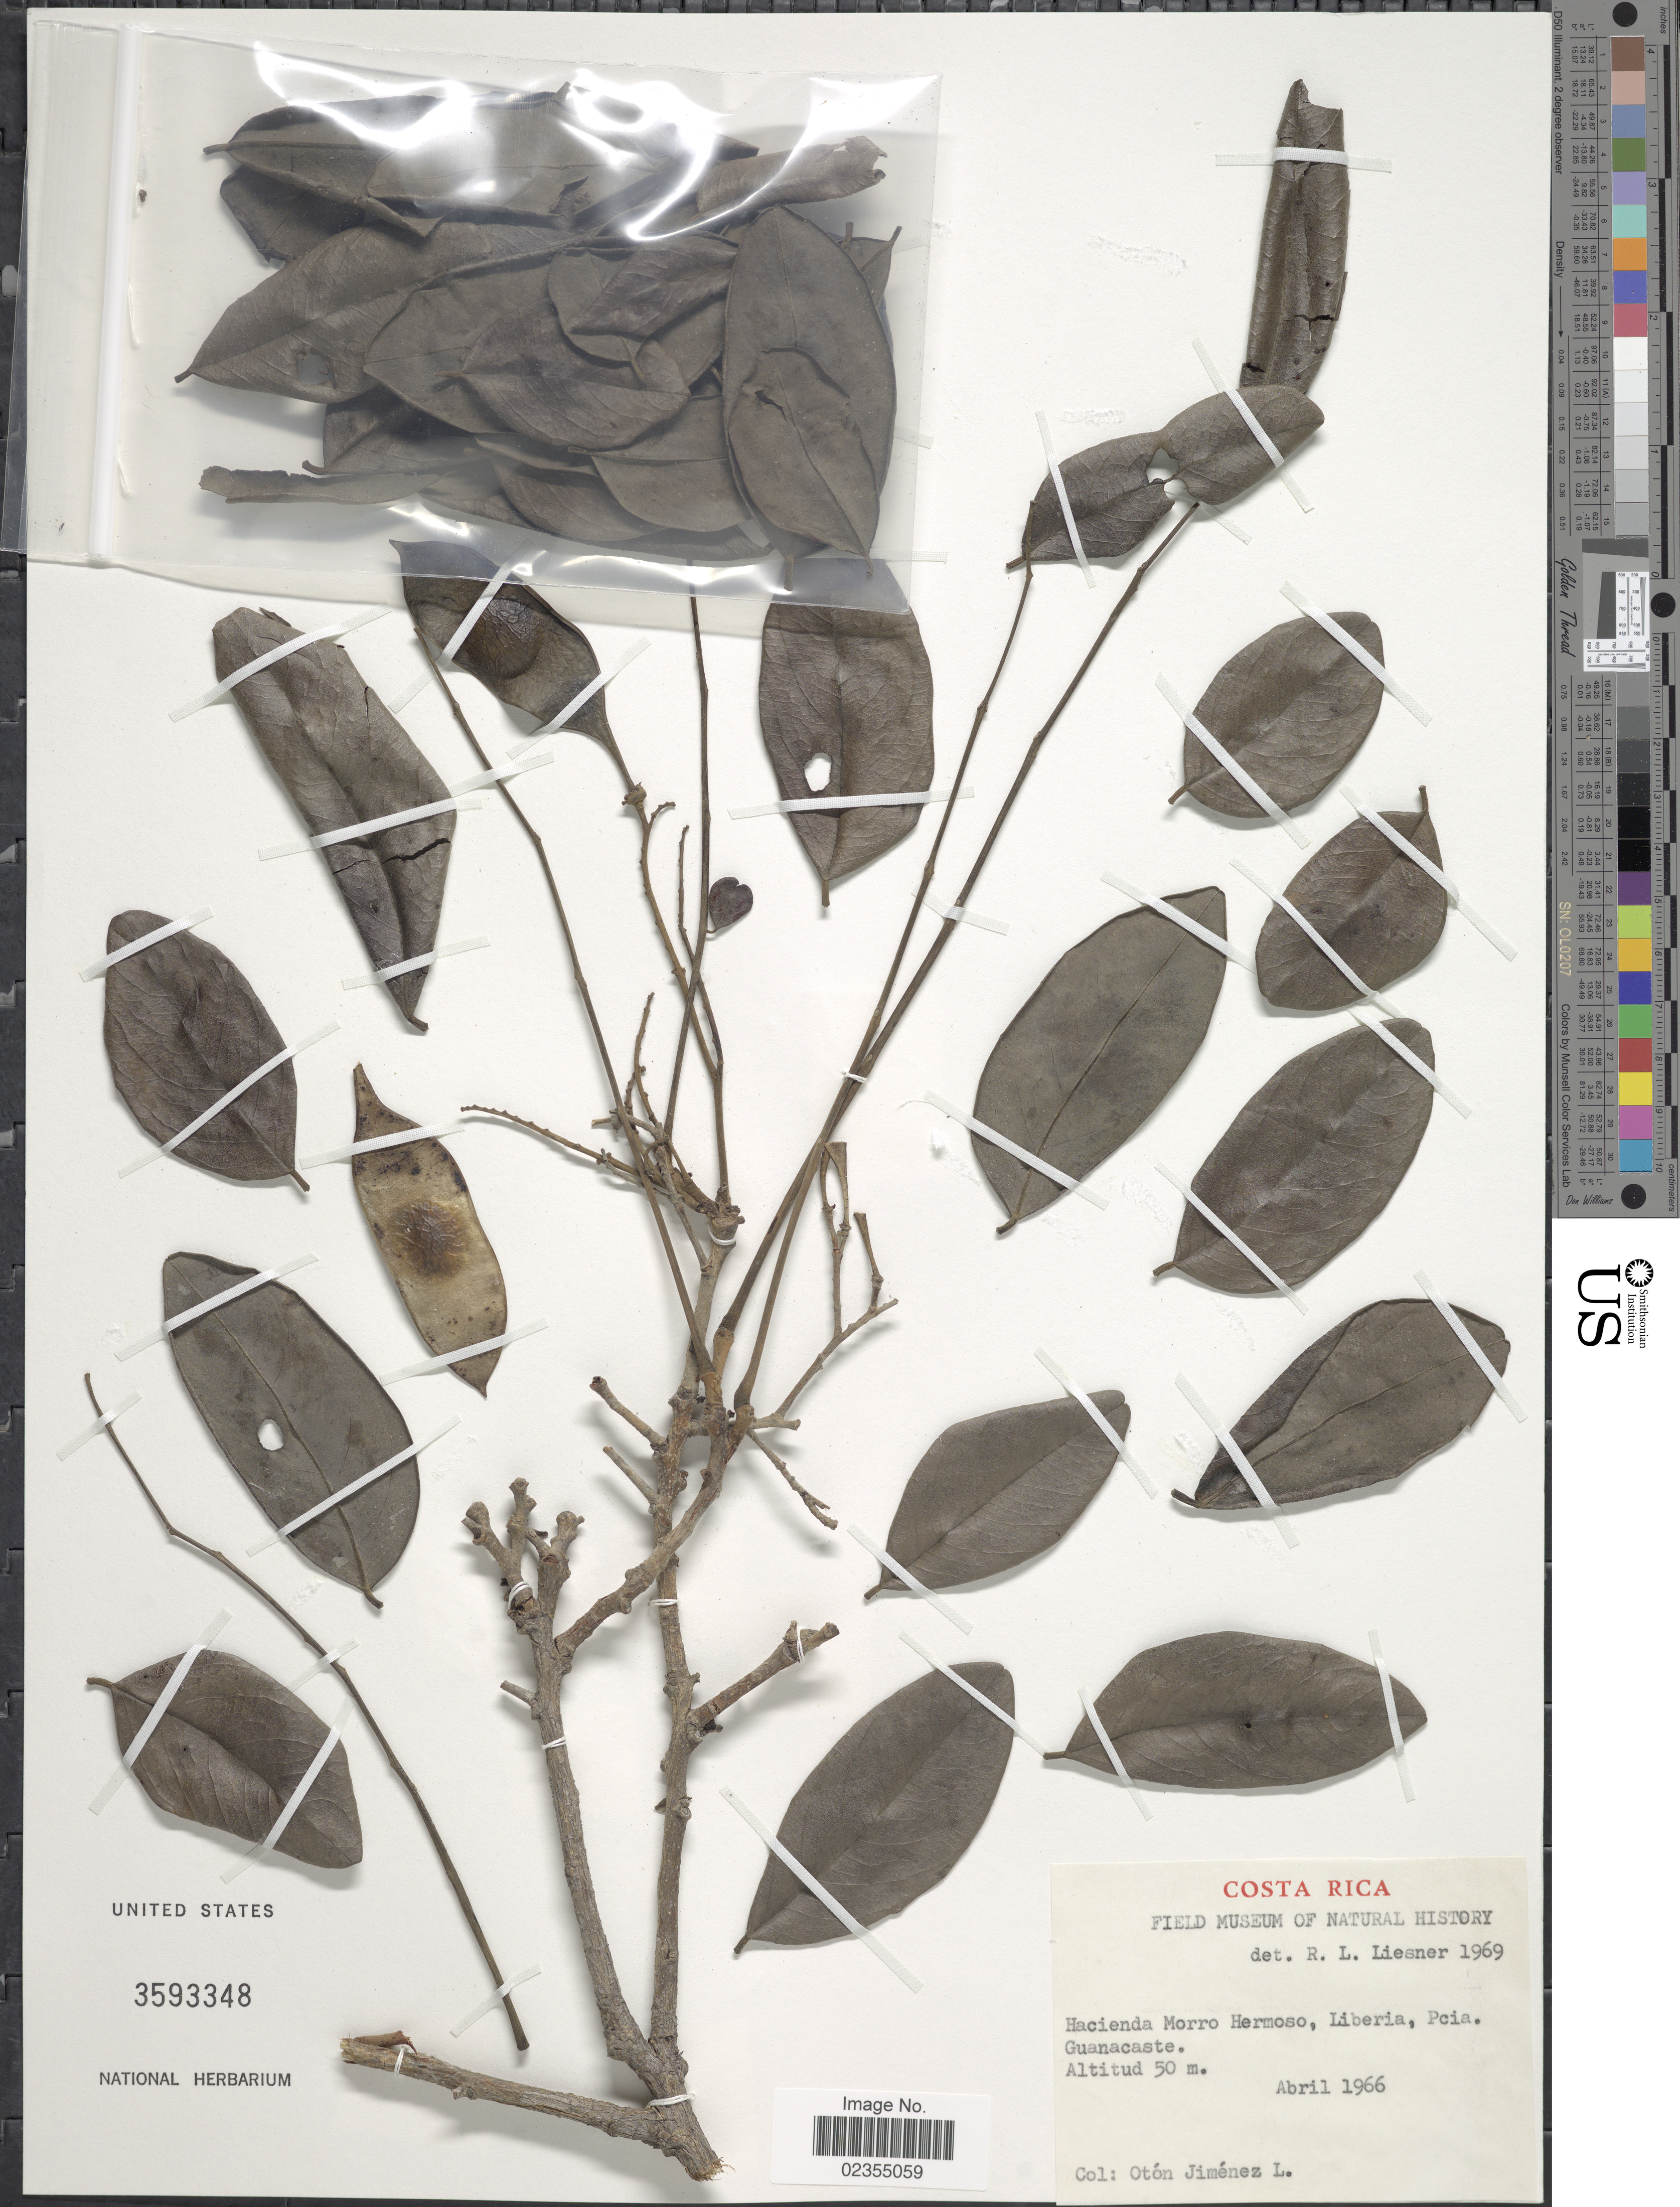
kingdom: Plantae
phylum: Tracheophyta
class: Magnoliopsida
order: Fabales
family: Fabaceae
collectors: O. Jiménez L.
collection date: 1966-04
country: Costa Rica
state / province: Guanacaste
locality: Hacienda Morro Hermoso, Liberia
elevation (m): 50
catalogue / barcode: US 3593348